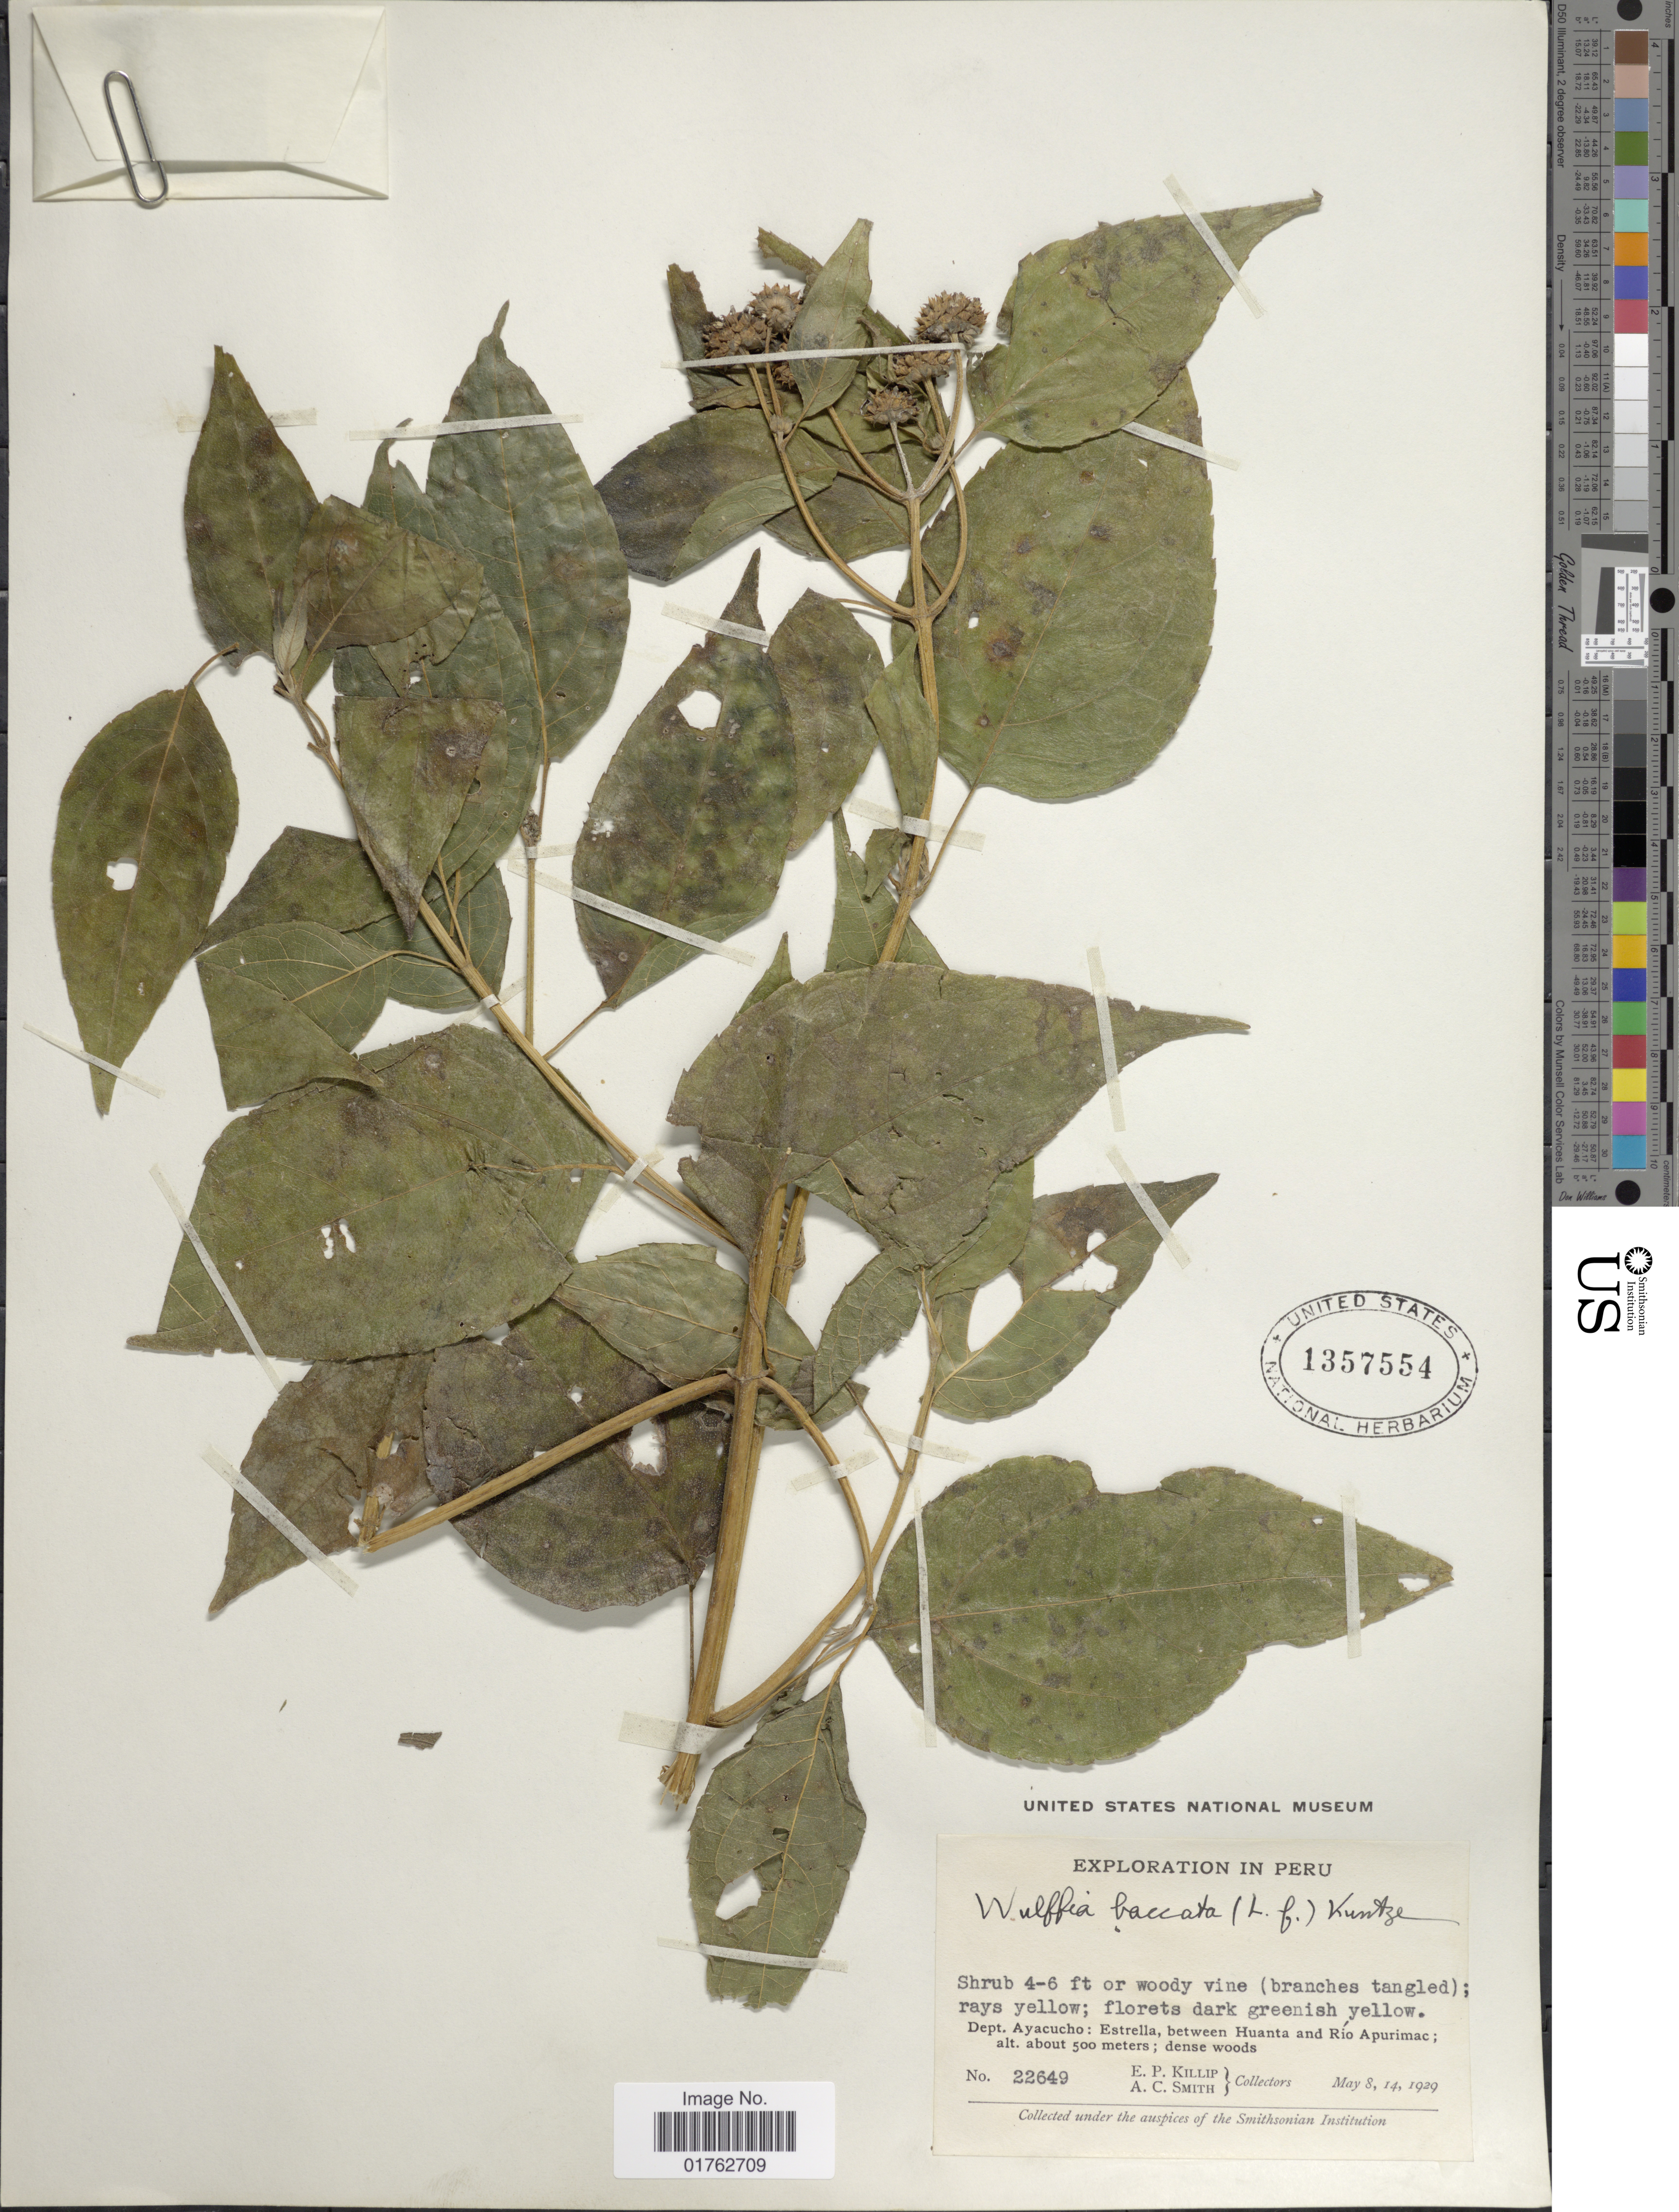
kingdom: Plantae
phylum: Tracheophyta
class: Magnoliopsida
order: Asterales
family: Asteraceae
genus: Wulffia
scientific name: Wulffia baccata var. baccata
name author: (L.) Kuntze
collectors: E. P. Killip & A. C. Smith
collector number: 22649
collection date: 1929-05-08/1929-05-14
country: Peru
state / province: Ayacucho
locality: Dept. Ayacucho: Estrella, between Huanta and Rio Apurimac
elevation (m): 500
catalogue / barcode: US 1357554